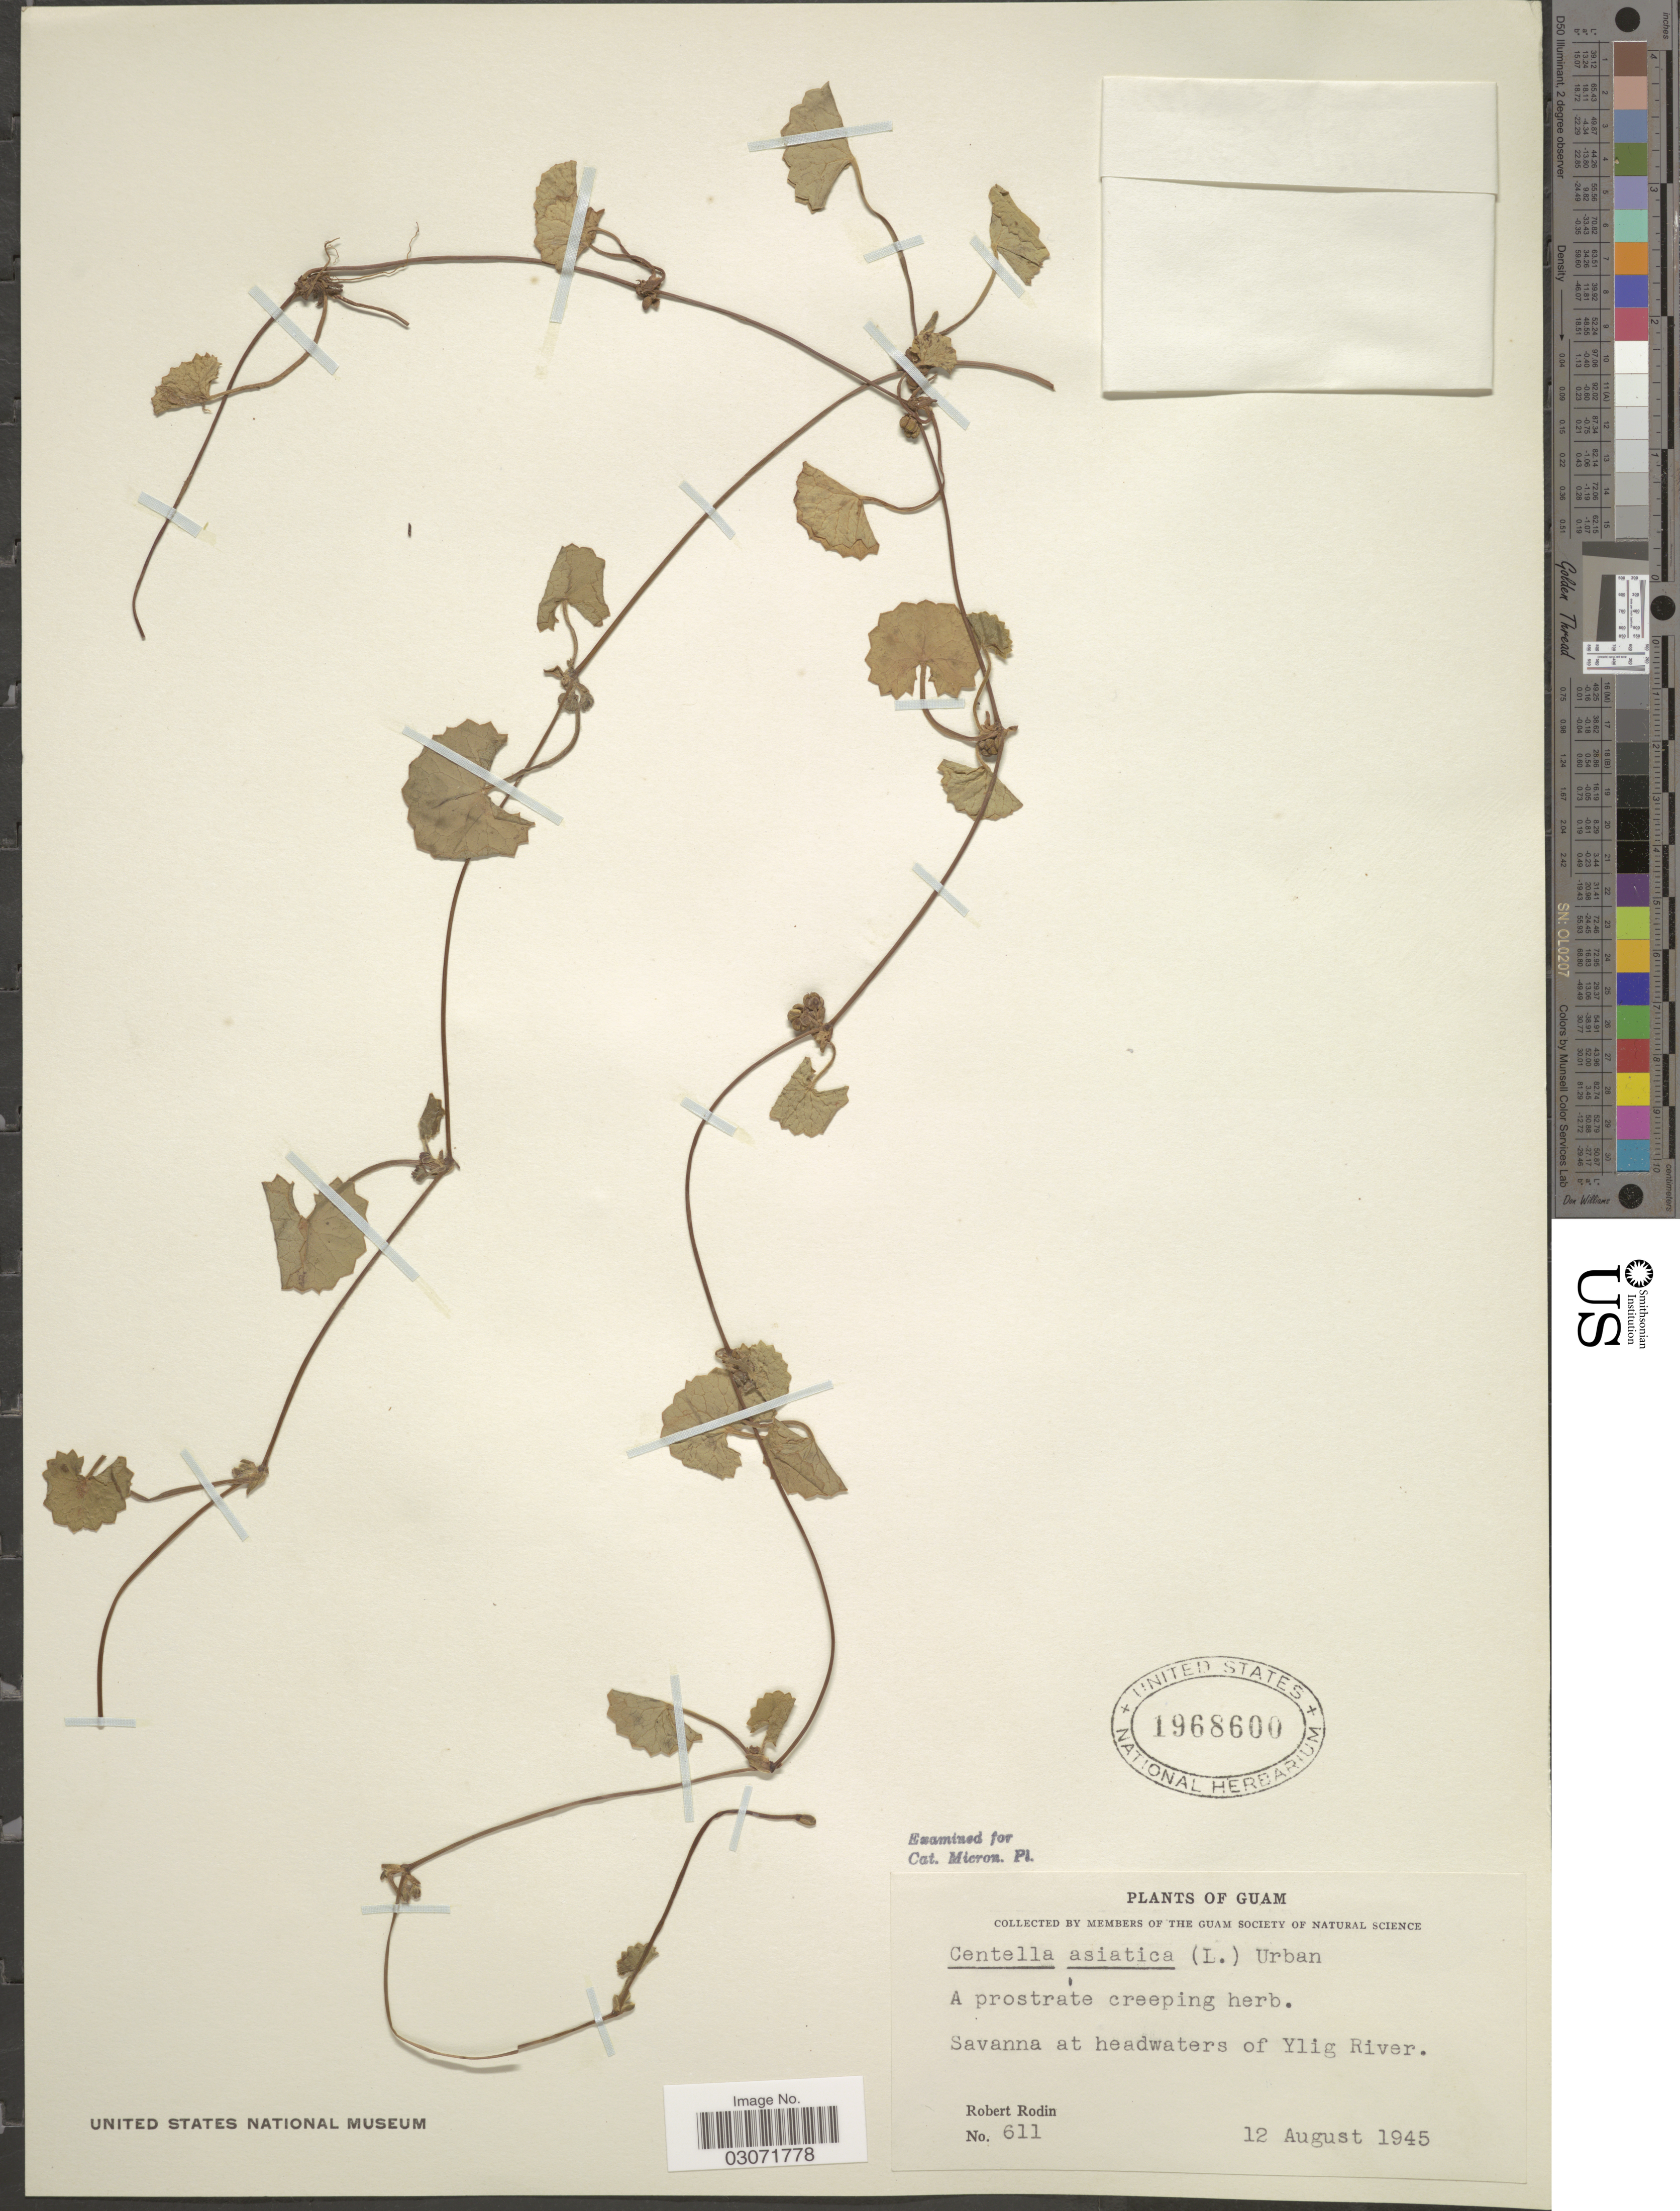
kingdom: Plantae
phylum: Tracheophyta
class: Magnoliopsida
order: Apiales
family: Apiaceae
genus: Centella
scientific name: Centella asiatica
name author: (L.) Urb.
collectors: R. Rodin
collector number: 611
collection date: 1945-08-12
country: Guam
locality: Savanna at headwaters of Ylig River.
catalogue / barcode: US 1968600